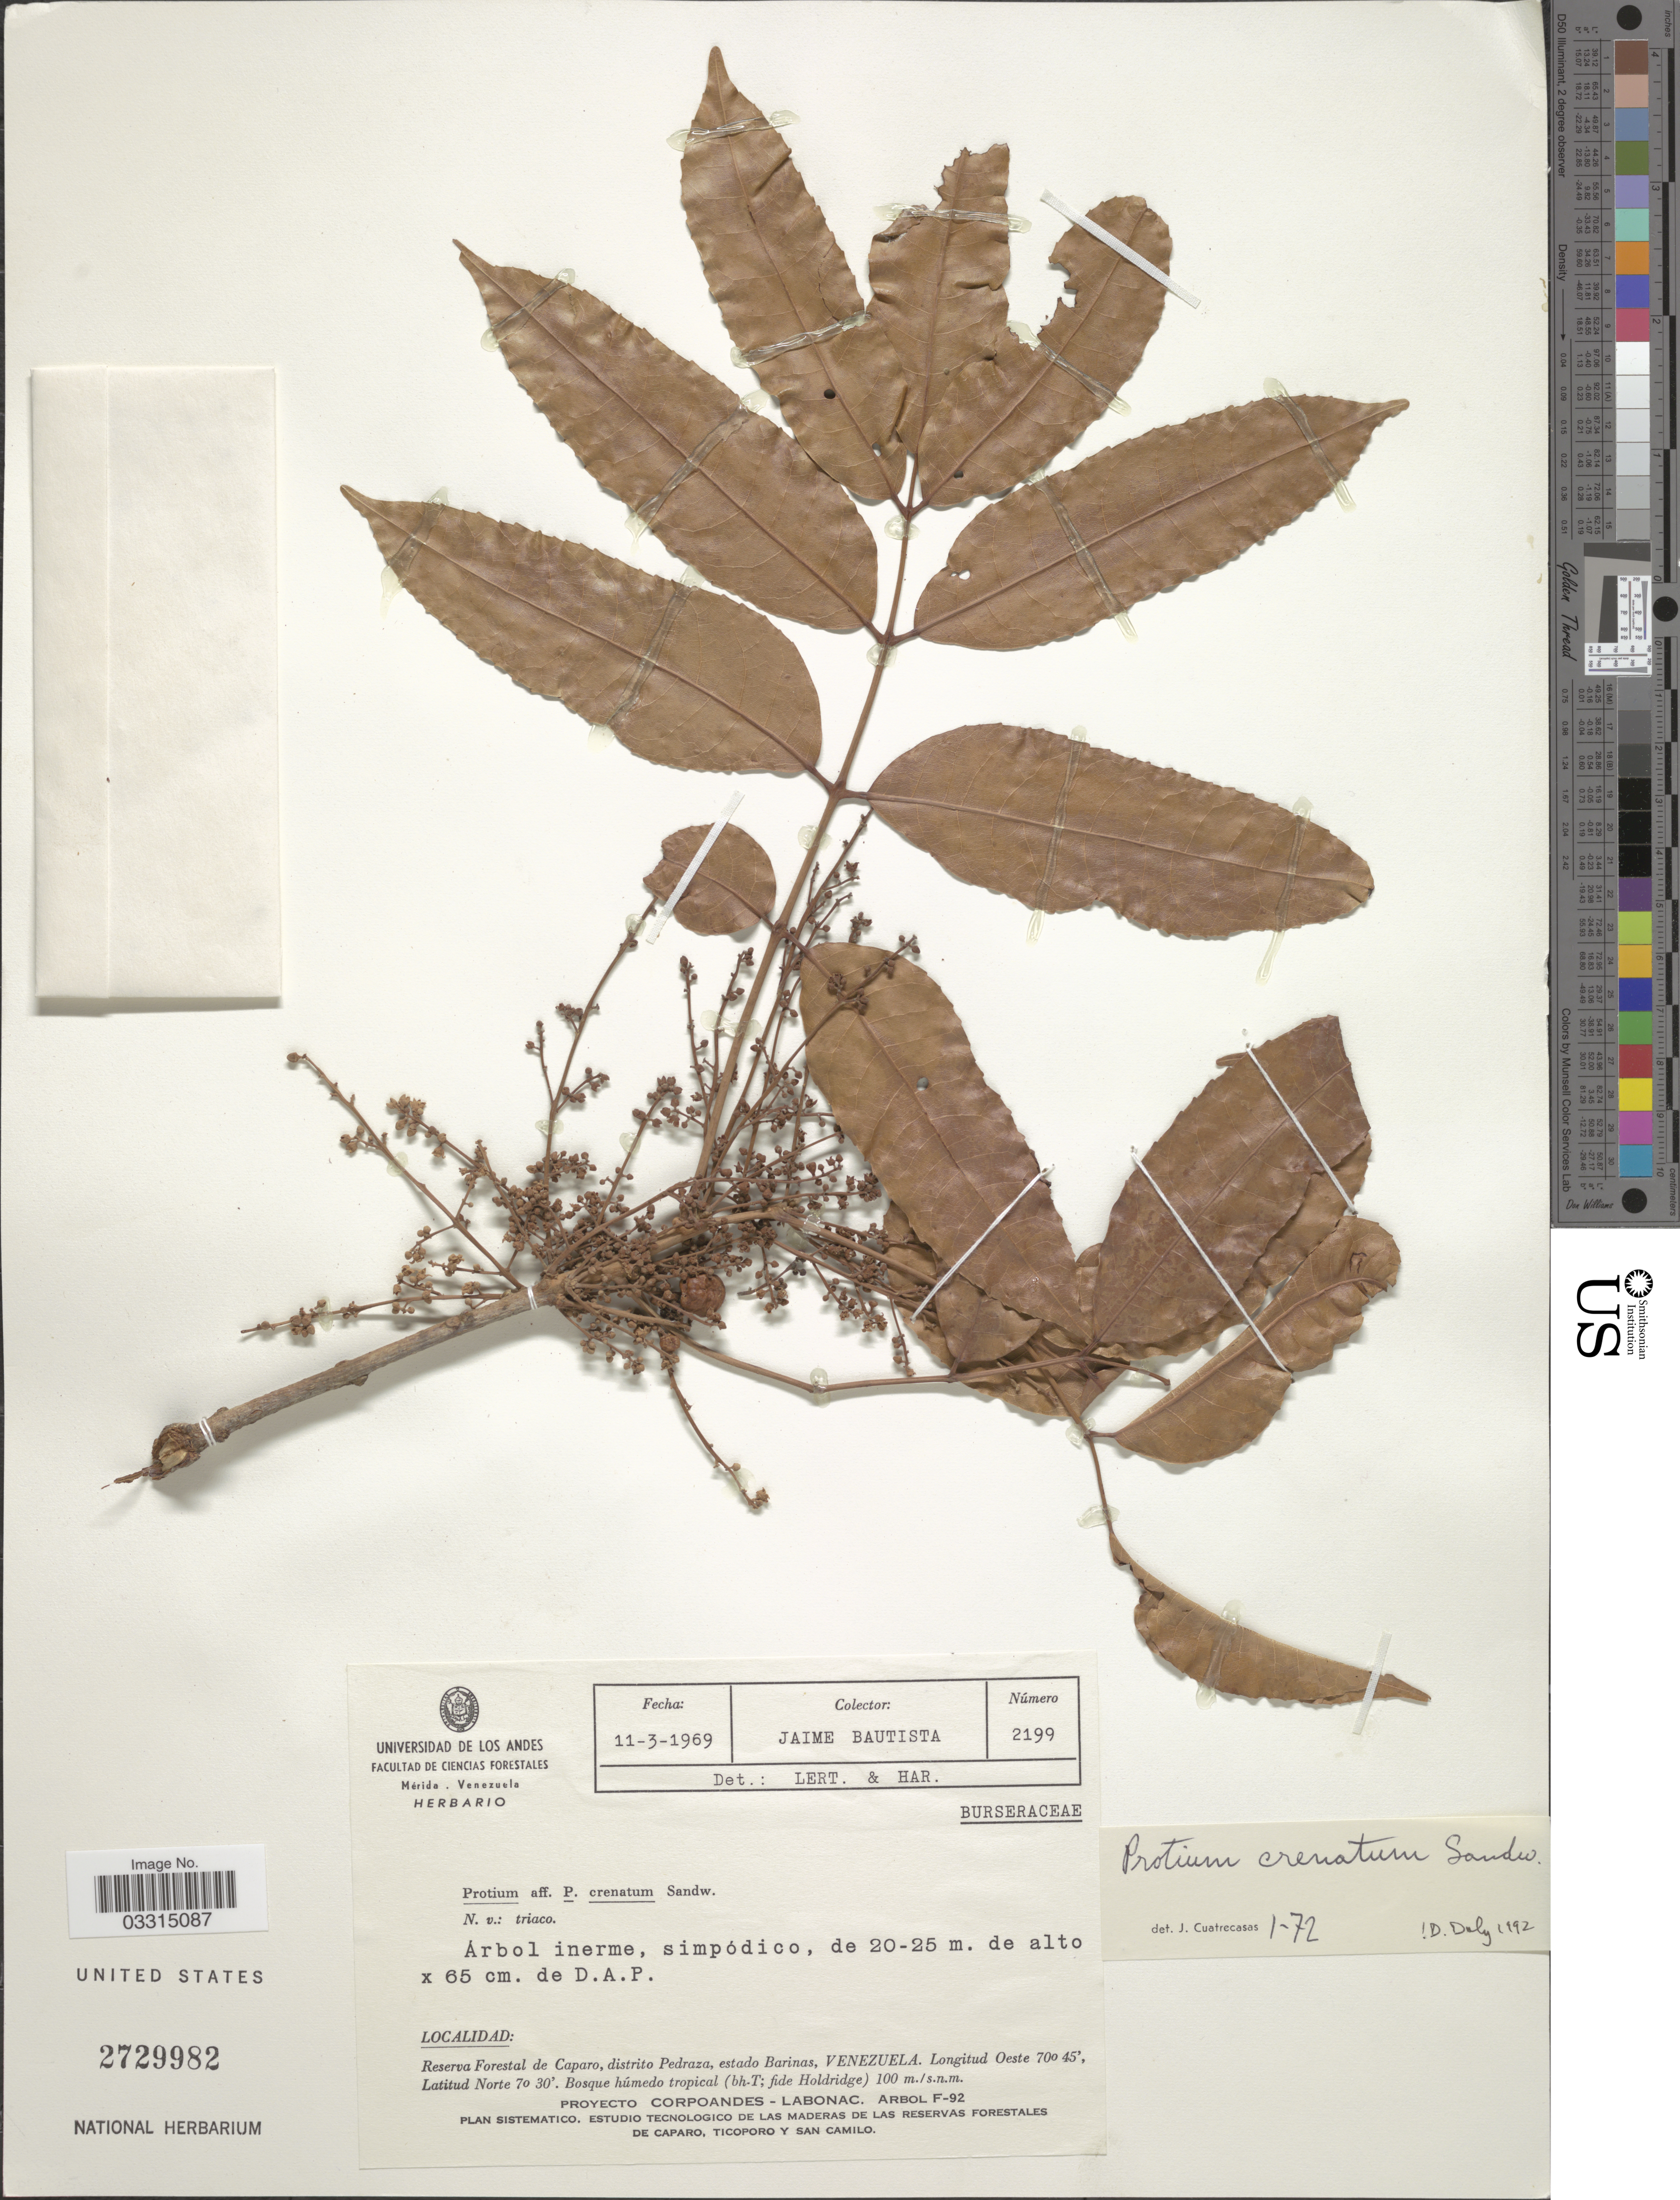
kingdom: Plantae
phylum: Tracheophyta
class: Magnoliopsida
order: Sapindales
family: Burseraceae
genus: Protium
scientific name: Protium crenatum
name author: Sandwith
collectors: J. A. Bautista B.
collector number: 2199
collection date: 1969-03-11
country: Venezuela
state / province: Barinas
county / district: Pedraza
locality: Reserva Forestal de Caparo, distrito Pedraza.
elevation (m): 100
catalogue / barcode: US 2729982